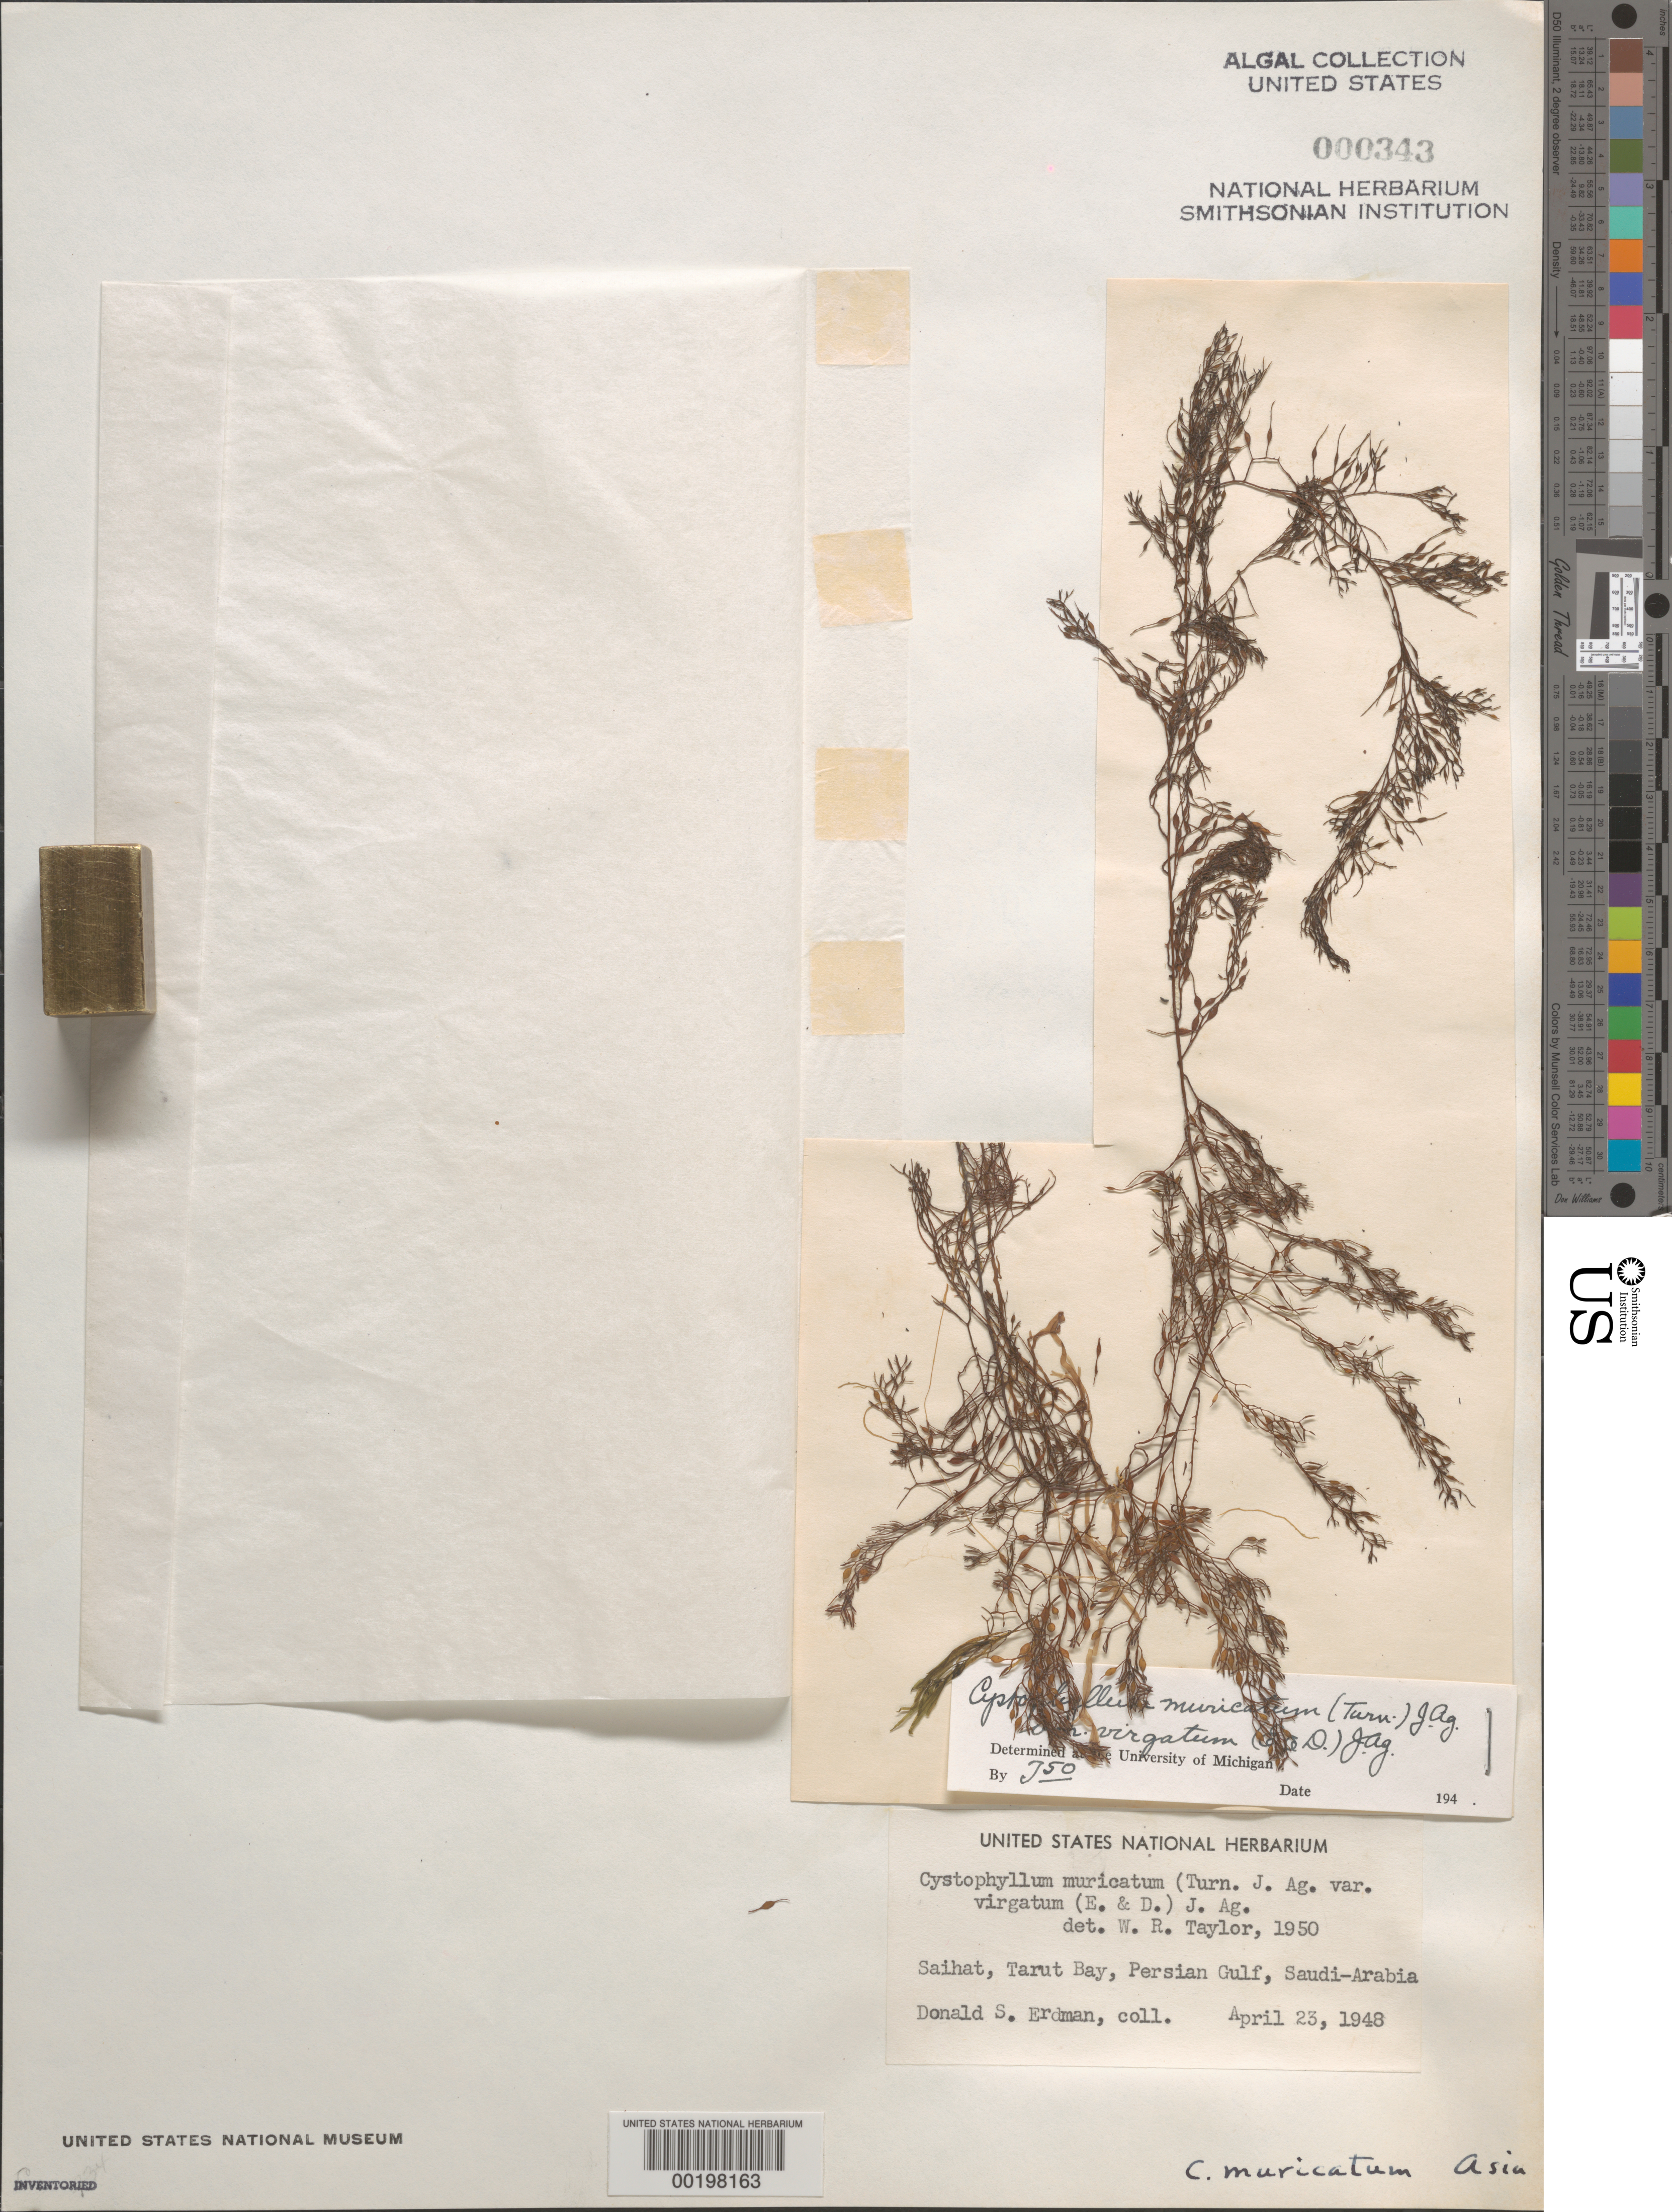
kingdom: Chromista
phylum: Ochrophyta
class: Phaeophyceae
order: Fucales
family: Sargassaceae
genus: Cystoseira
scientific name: Cystoseira trinodis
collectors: D. Erdman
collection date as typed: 23 Apr 1948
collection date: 1948-04-23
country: Saudi Arabia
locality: Saihat, tarut bay, persian gulf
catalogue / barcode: US 343